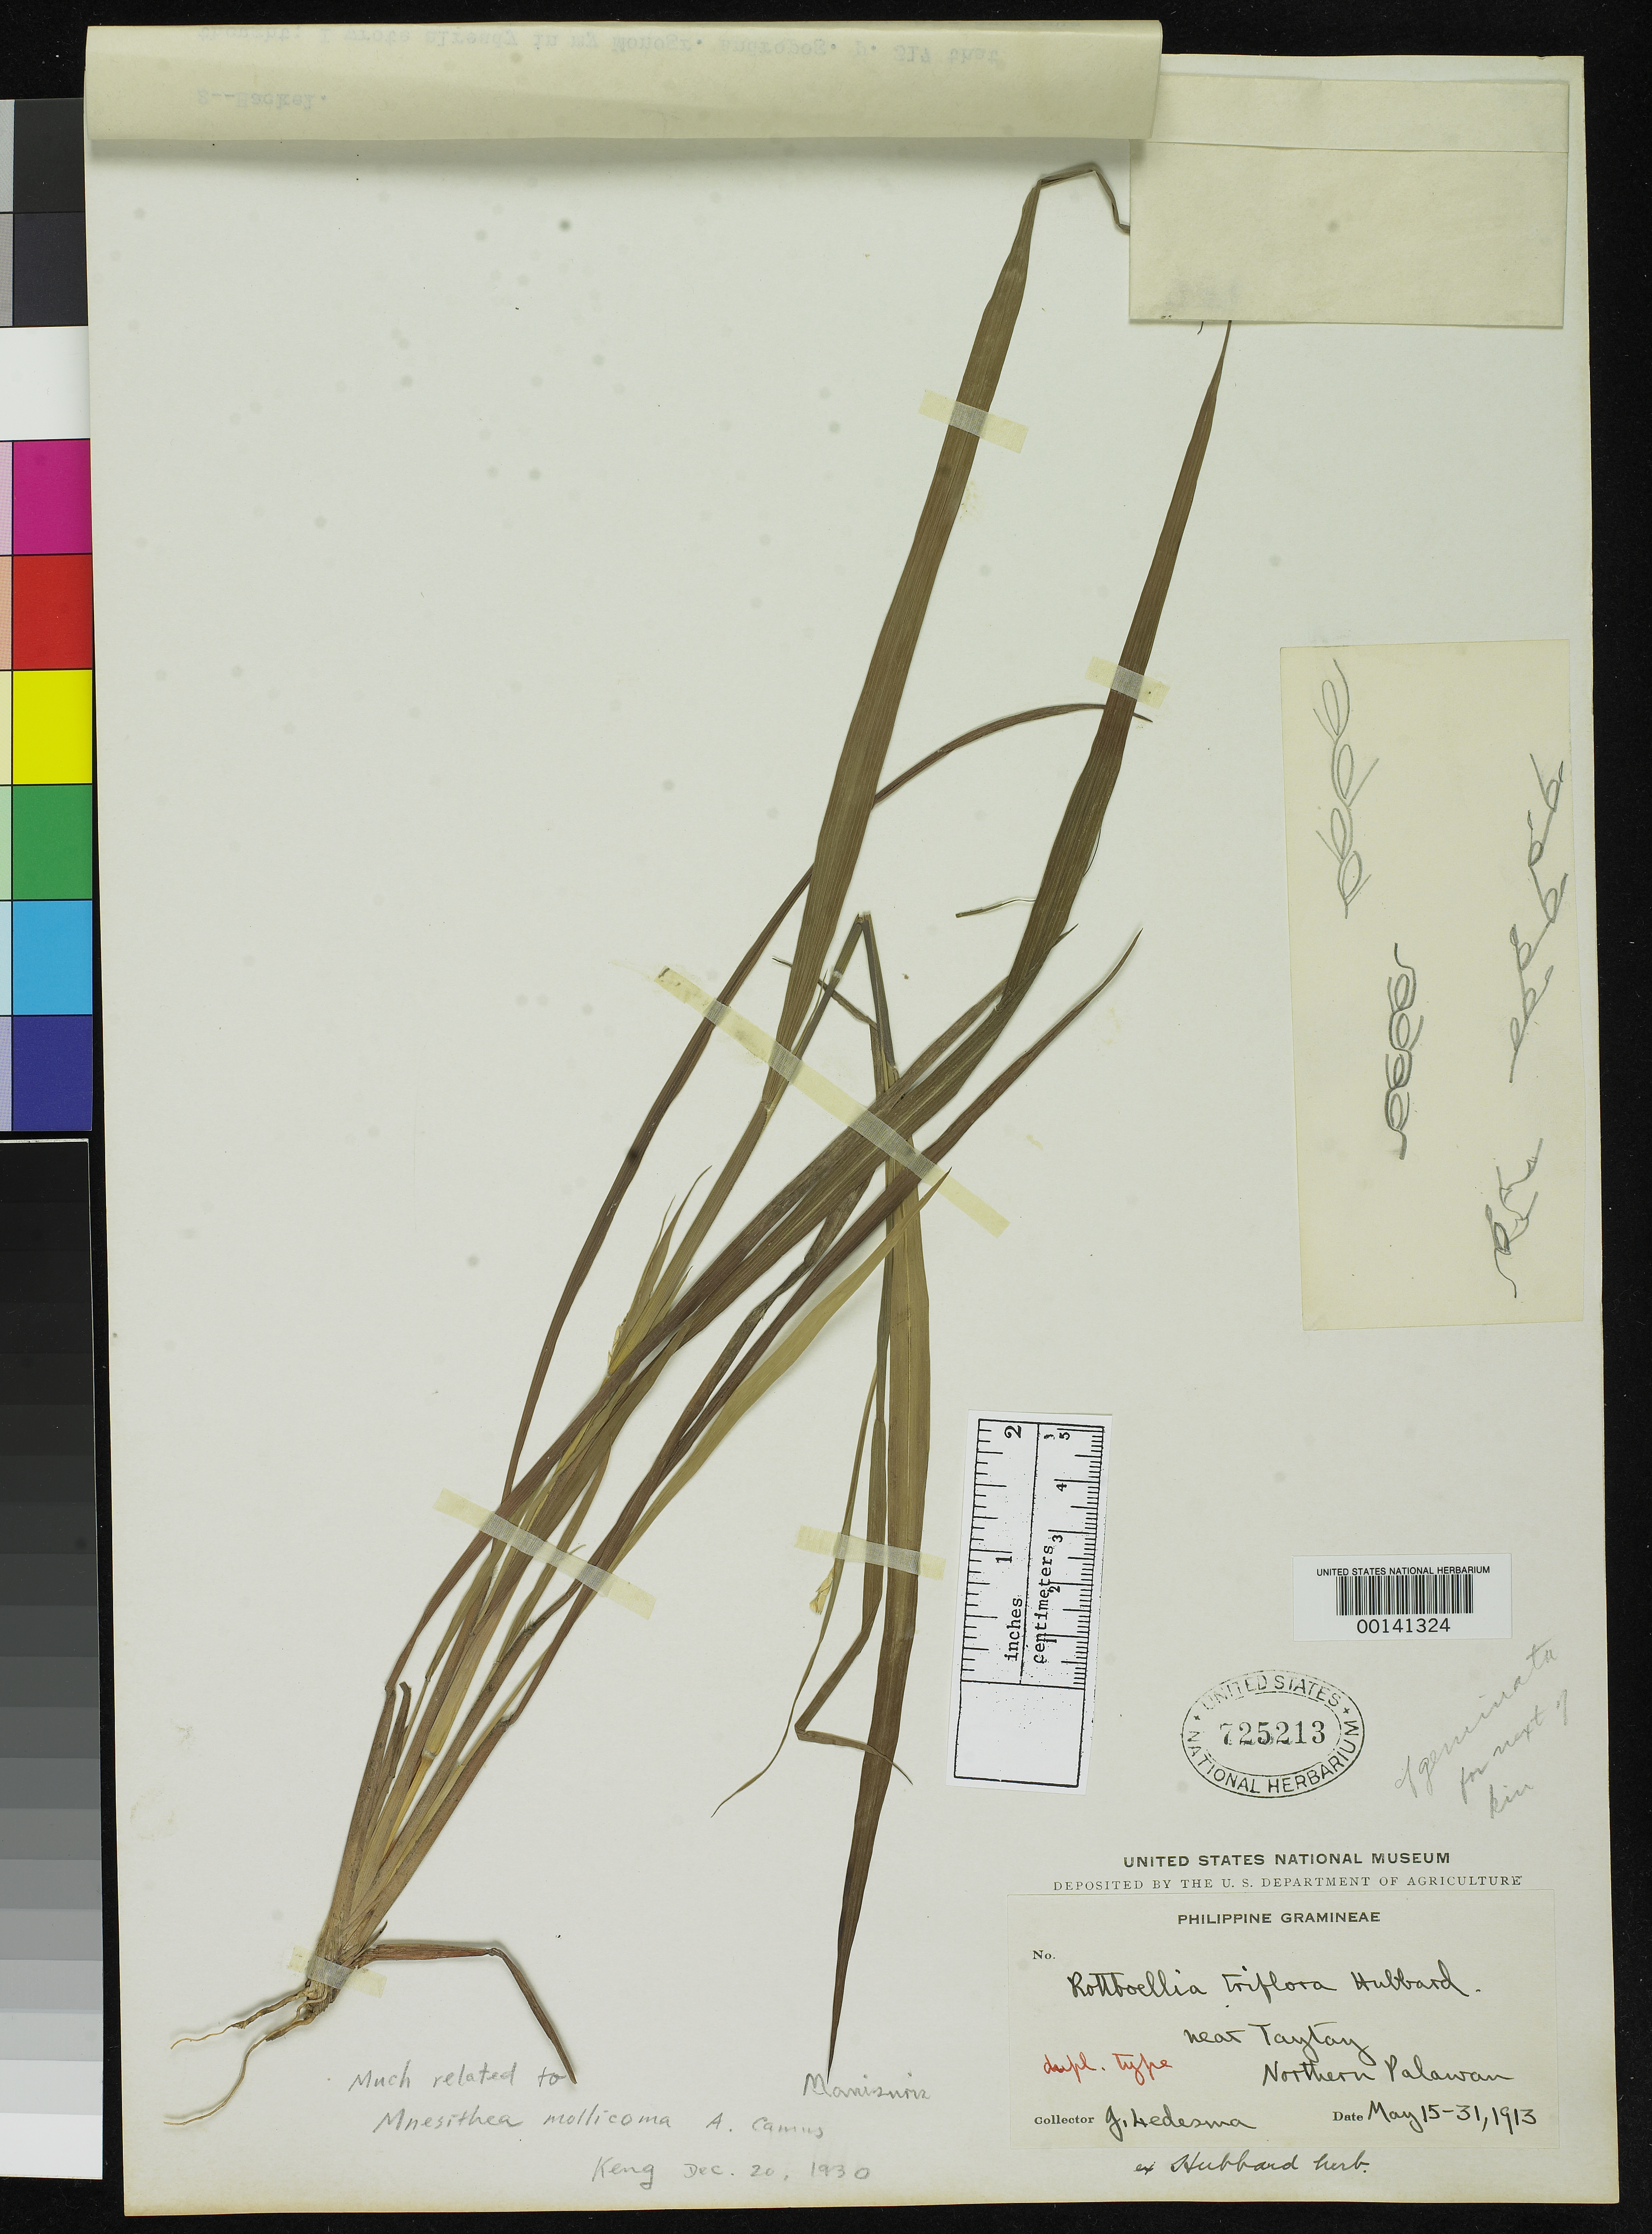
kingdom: Plantae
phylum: Tracheophyta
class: Liliopsida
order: Poales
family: Poaceae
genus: Rottboellia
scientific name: Rottboellia triflora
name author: F.T. Hubb.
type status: Isotype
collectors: G. Ledesma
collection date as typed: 15 May 1913 to 31 May 1913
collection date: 1913-05-15/1913-05-31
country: Philippines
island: Palawan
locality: Near Taytay.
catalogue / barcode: US 725213